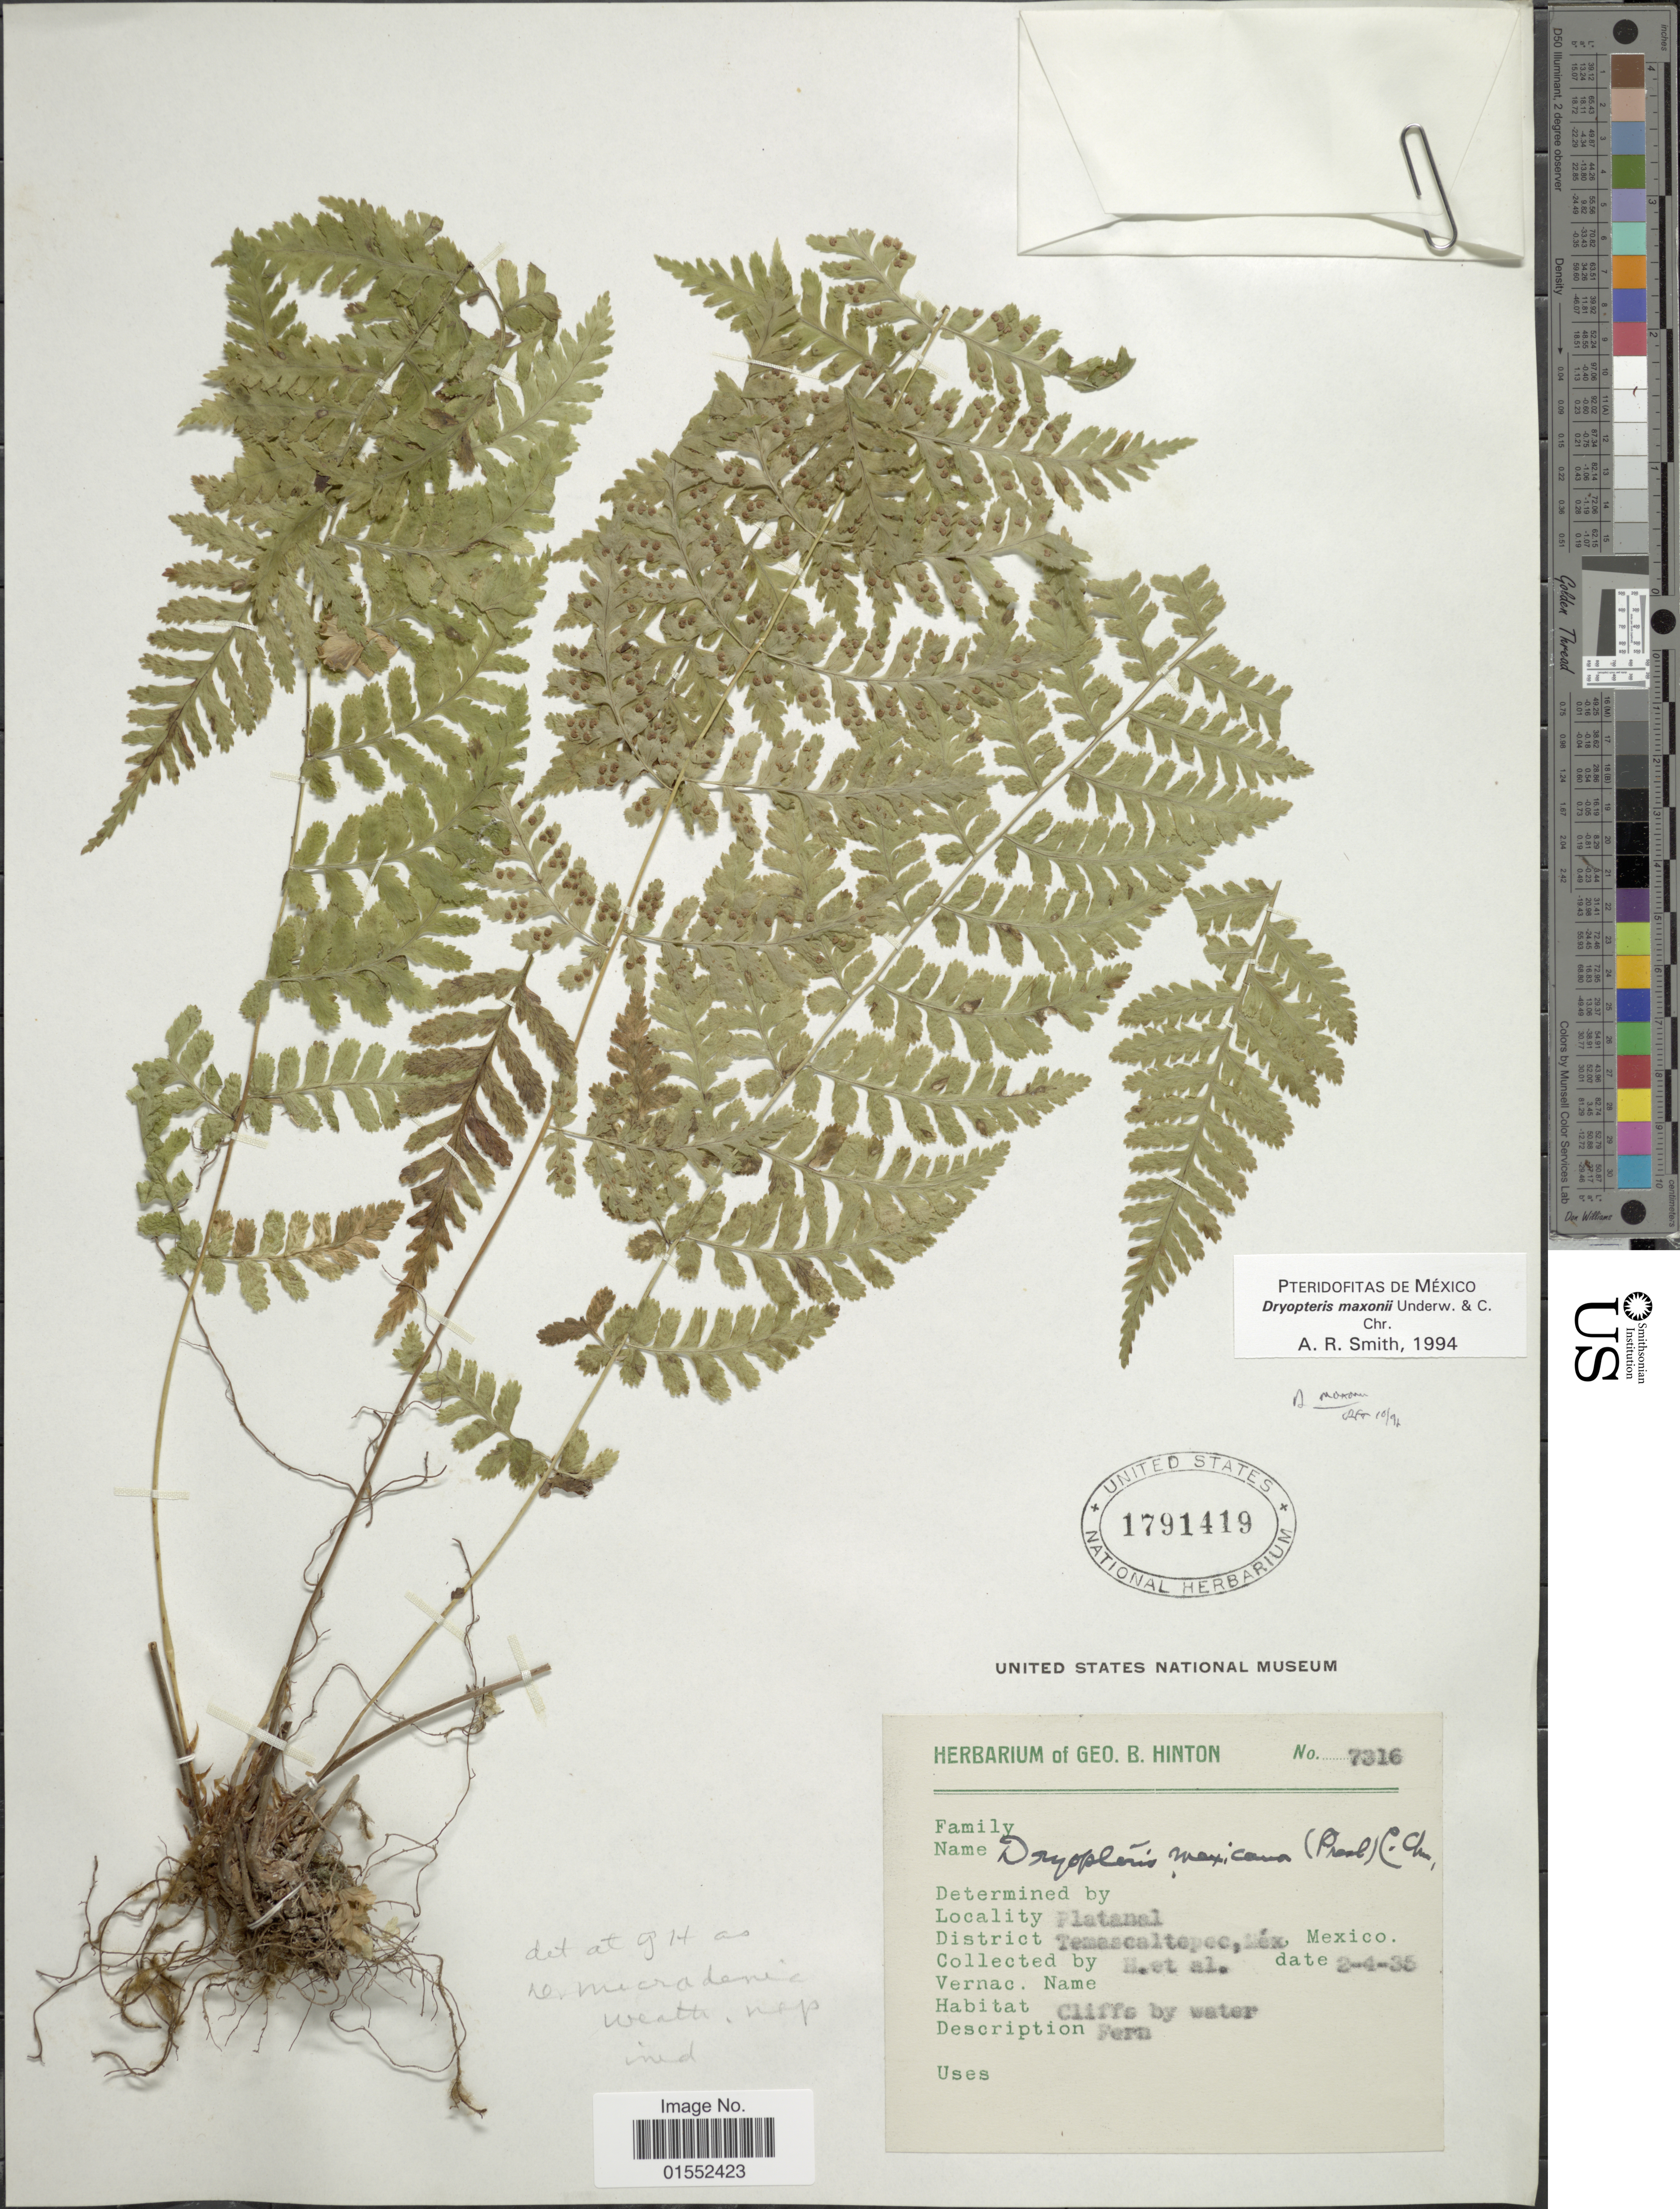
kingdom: Plantae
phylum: Tracheophyta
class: Polypodiopsida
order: Polypodiales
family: Dryopteridaceae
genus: Dryopteris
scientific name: Dryopteris maxonii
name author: Underw. & C. Chr.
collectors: G. B. Hinton & et al.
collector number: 7316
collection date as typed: Transcribed d/m/y: 2/4/35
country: Mexico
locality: Platanal. District temascaltepec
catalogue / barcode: US 1791419